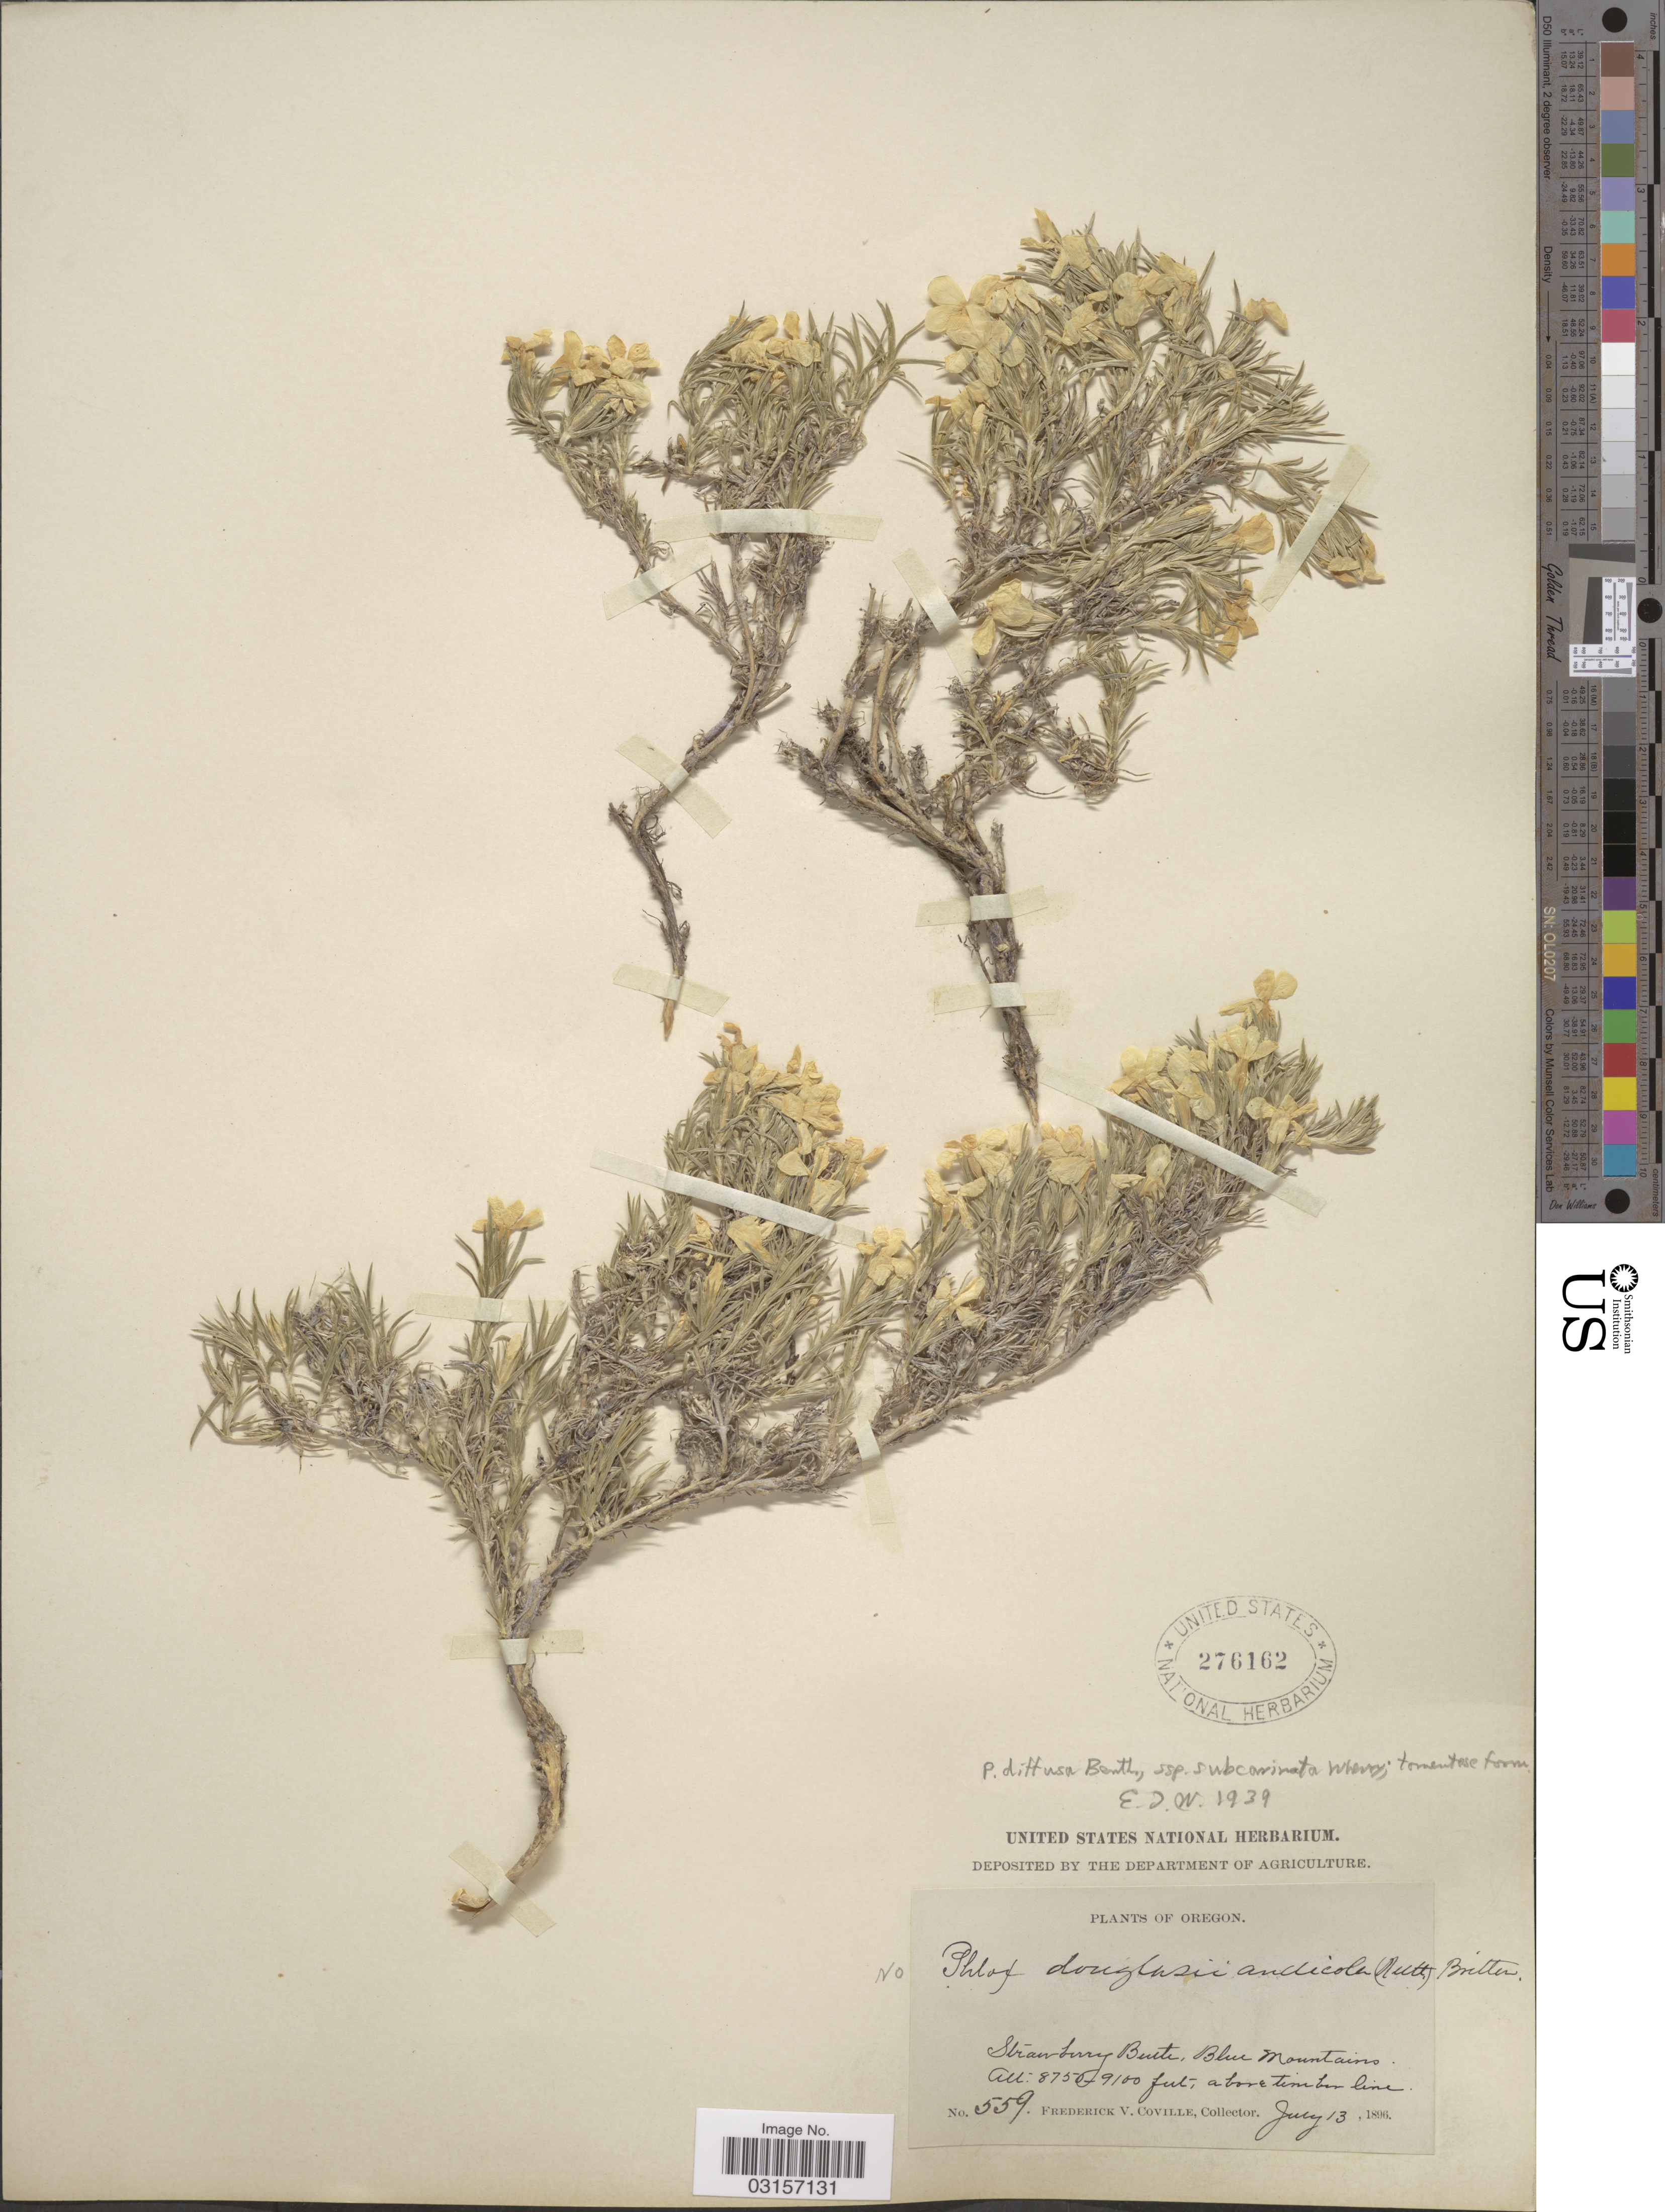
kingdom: Plantae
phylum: Tracheophyta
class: Magnoliopsida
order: Ericales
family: Polemoniaceae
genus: Phlox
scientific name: Phlox austromontana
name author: Coville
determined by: Mayfield, M. H.; Ferguson, C. J.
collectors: F. V. Coville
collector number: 559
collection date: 1896-07-13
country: United States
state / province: Oregon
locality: Strawberry Butte, Blue Mountains, above timber line.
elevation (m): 2667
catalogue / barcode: US 276162